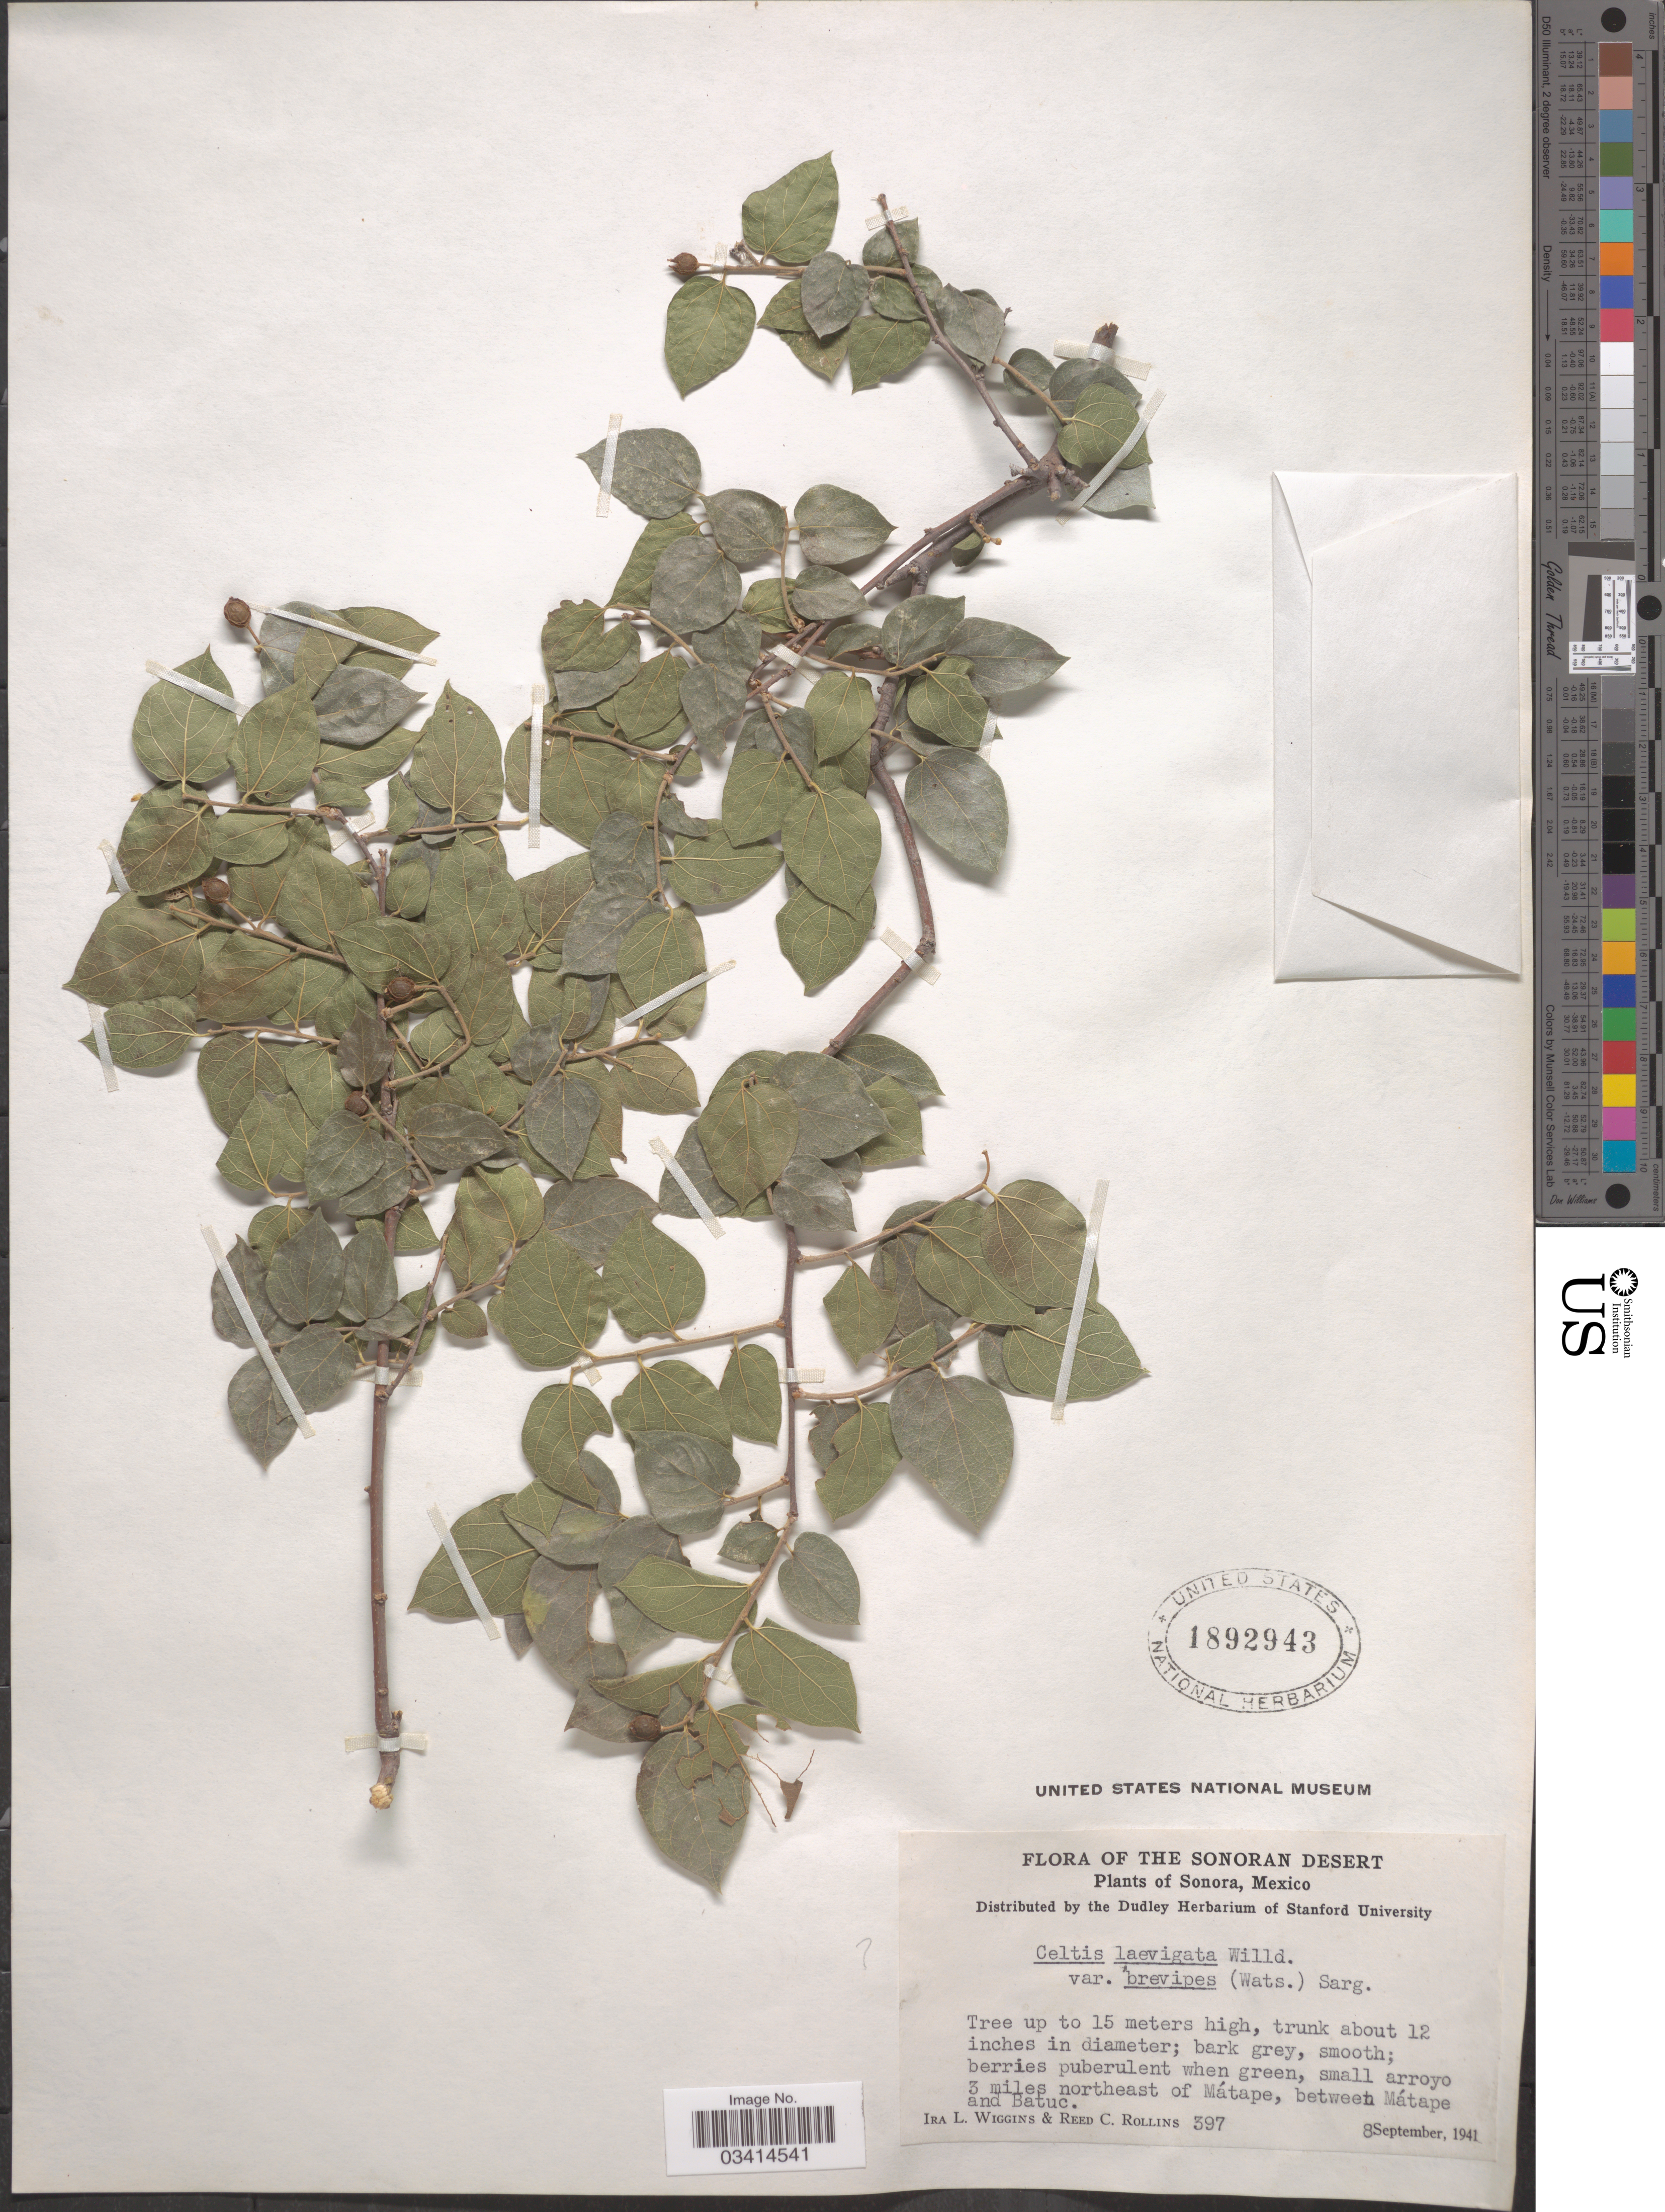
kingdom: Plantae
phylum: Tracheophyta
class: Magnoliopsida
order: Rosales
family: Cannabaceae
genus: Celtis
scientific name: Celtis laevigata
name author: Willd.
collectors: I. L. Wiggins & R. C. Rollins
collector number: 397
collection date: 1941-09-08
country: Mexico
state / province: Sonora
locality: The Sonoran Desert. Small arroyo 3 miles northeast of Mátape, between Mátape and Batuc.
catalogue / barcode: US 1892943